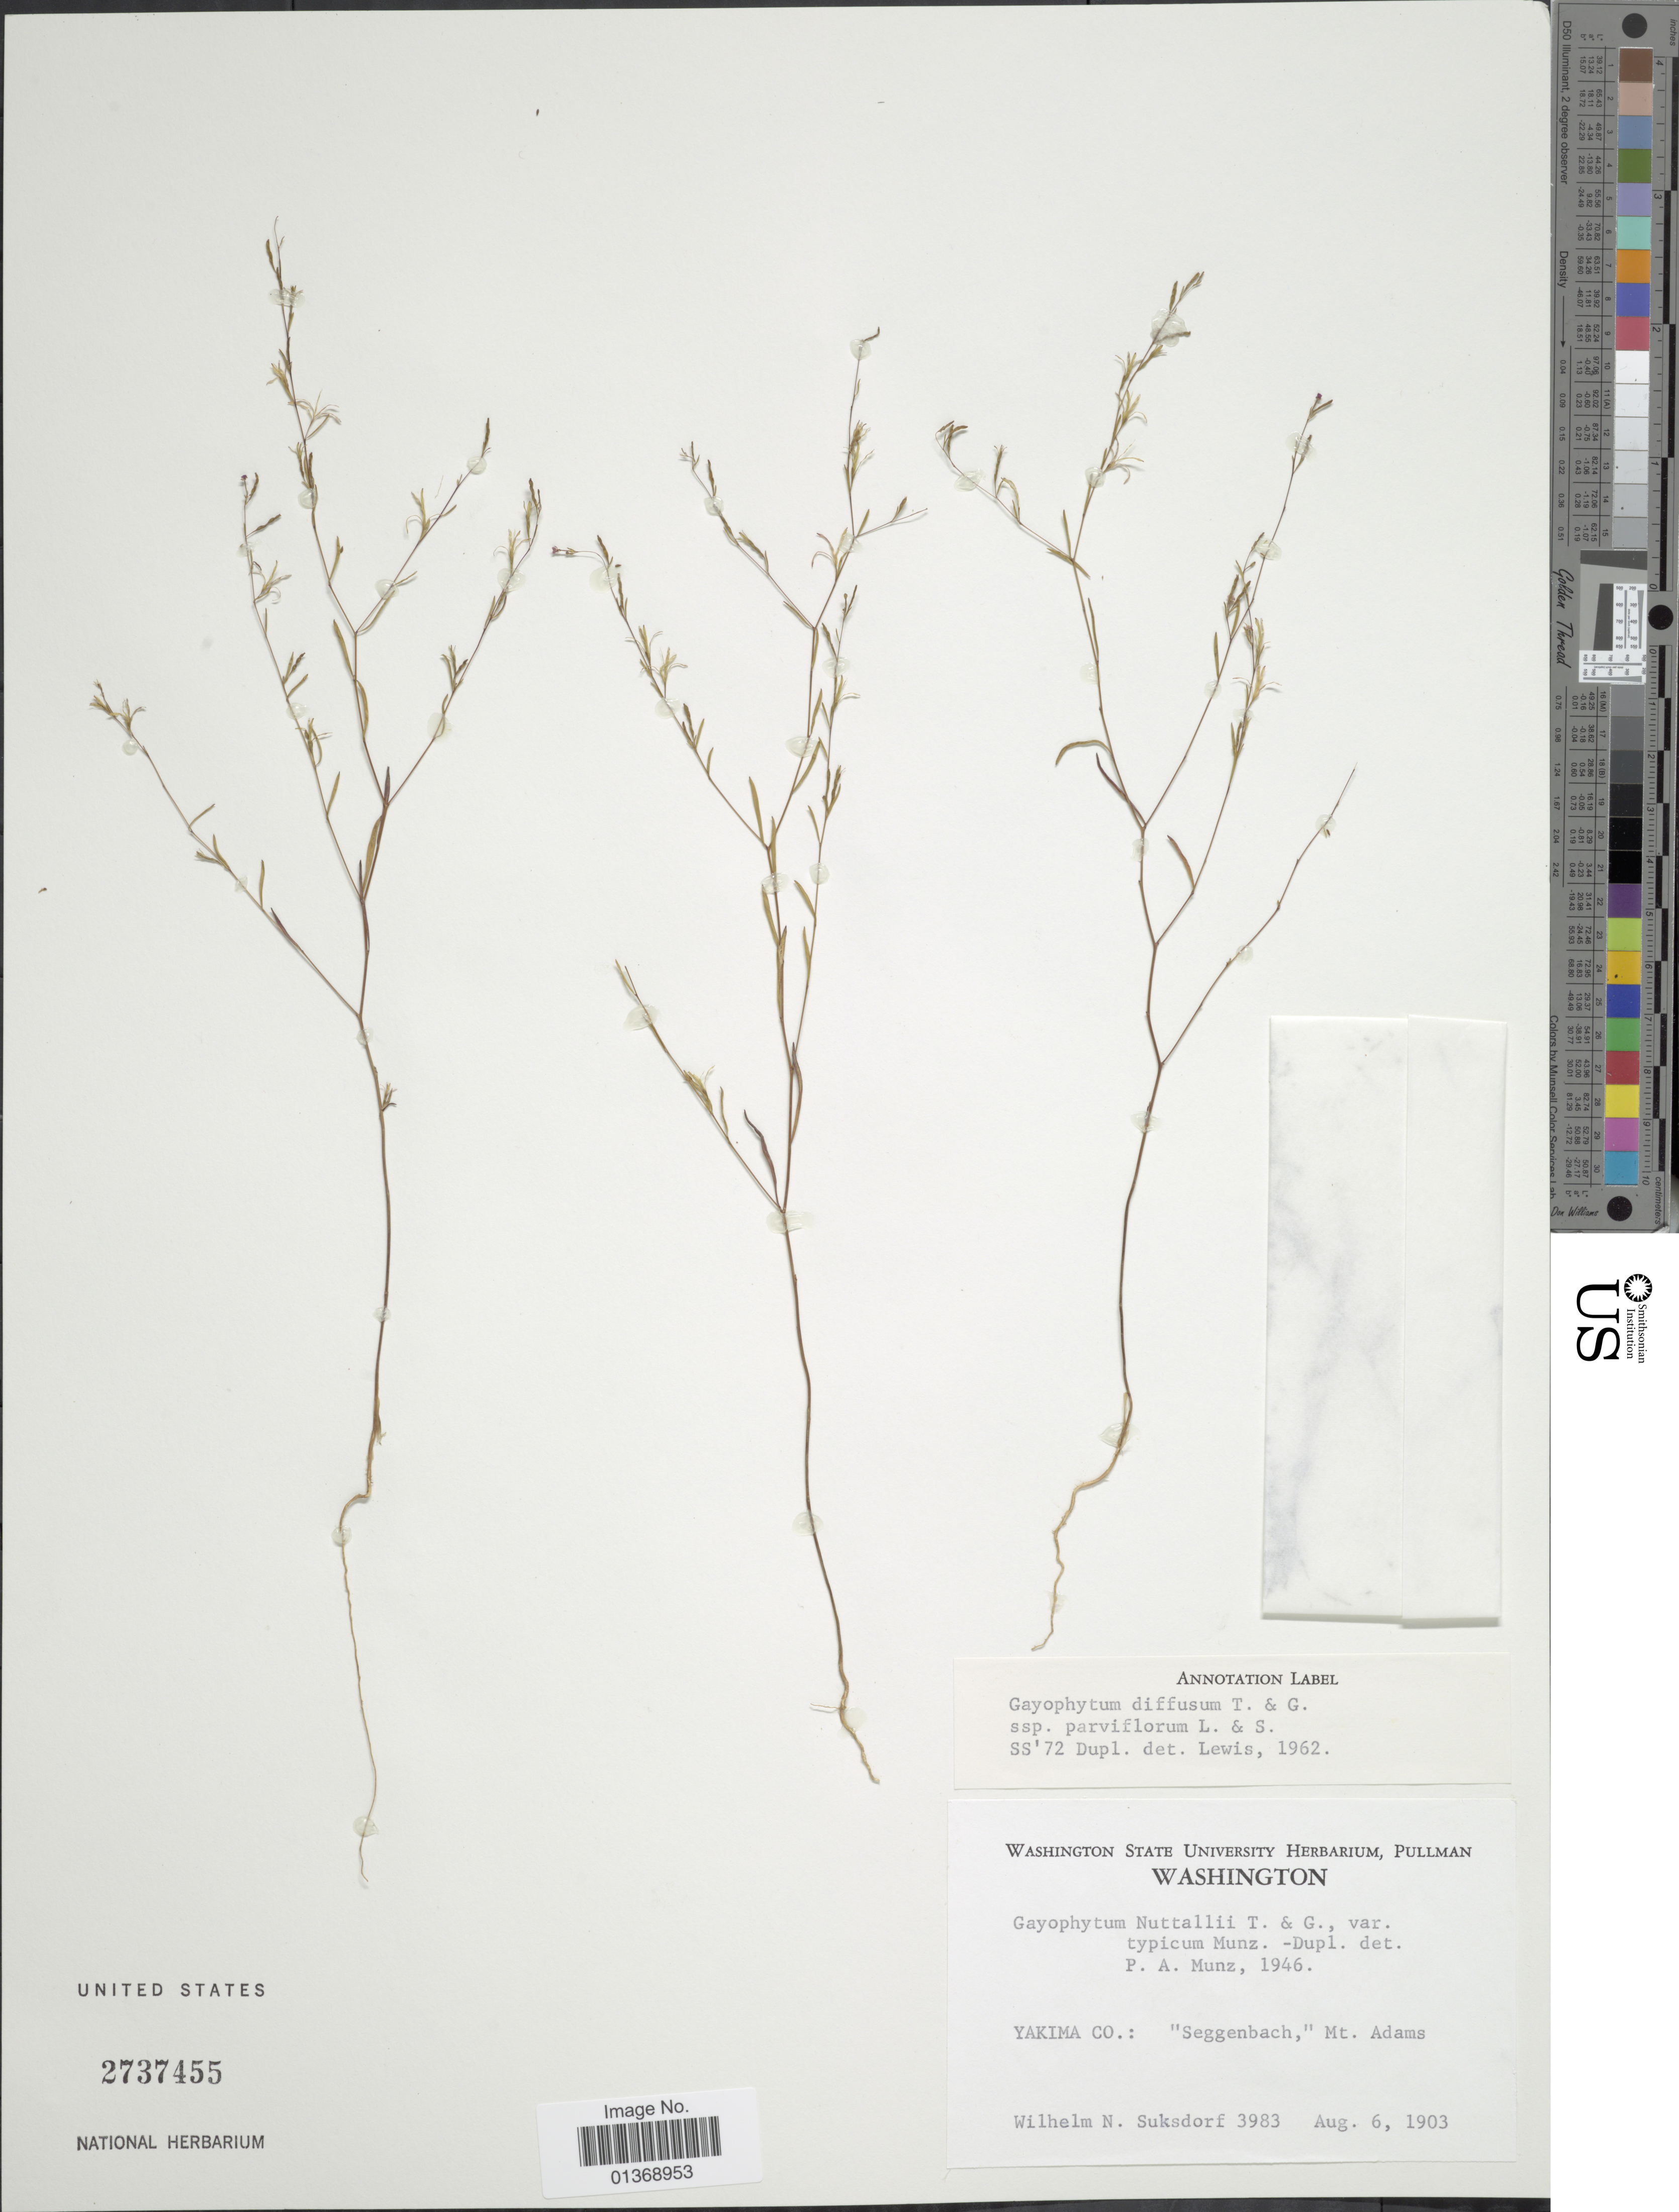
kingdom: Plantae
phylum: Tracheophyta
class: Magnoliopsida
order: Myrtales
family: Onagraceae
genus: Gayophytum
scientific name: Gayophytum diffusum subsp. parviflorum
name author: F. H. Lewis & Szweyk.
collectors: W. N. Suksdorf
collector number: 3983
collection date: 1903-08-06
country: United States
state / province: Washington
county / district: Yakima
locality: Yakima Co.: "Seggenbach, " Mt. Adams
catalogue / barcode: US 2737455